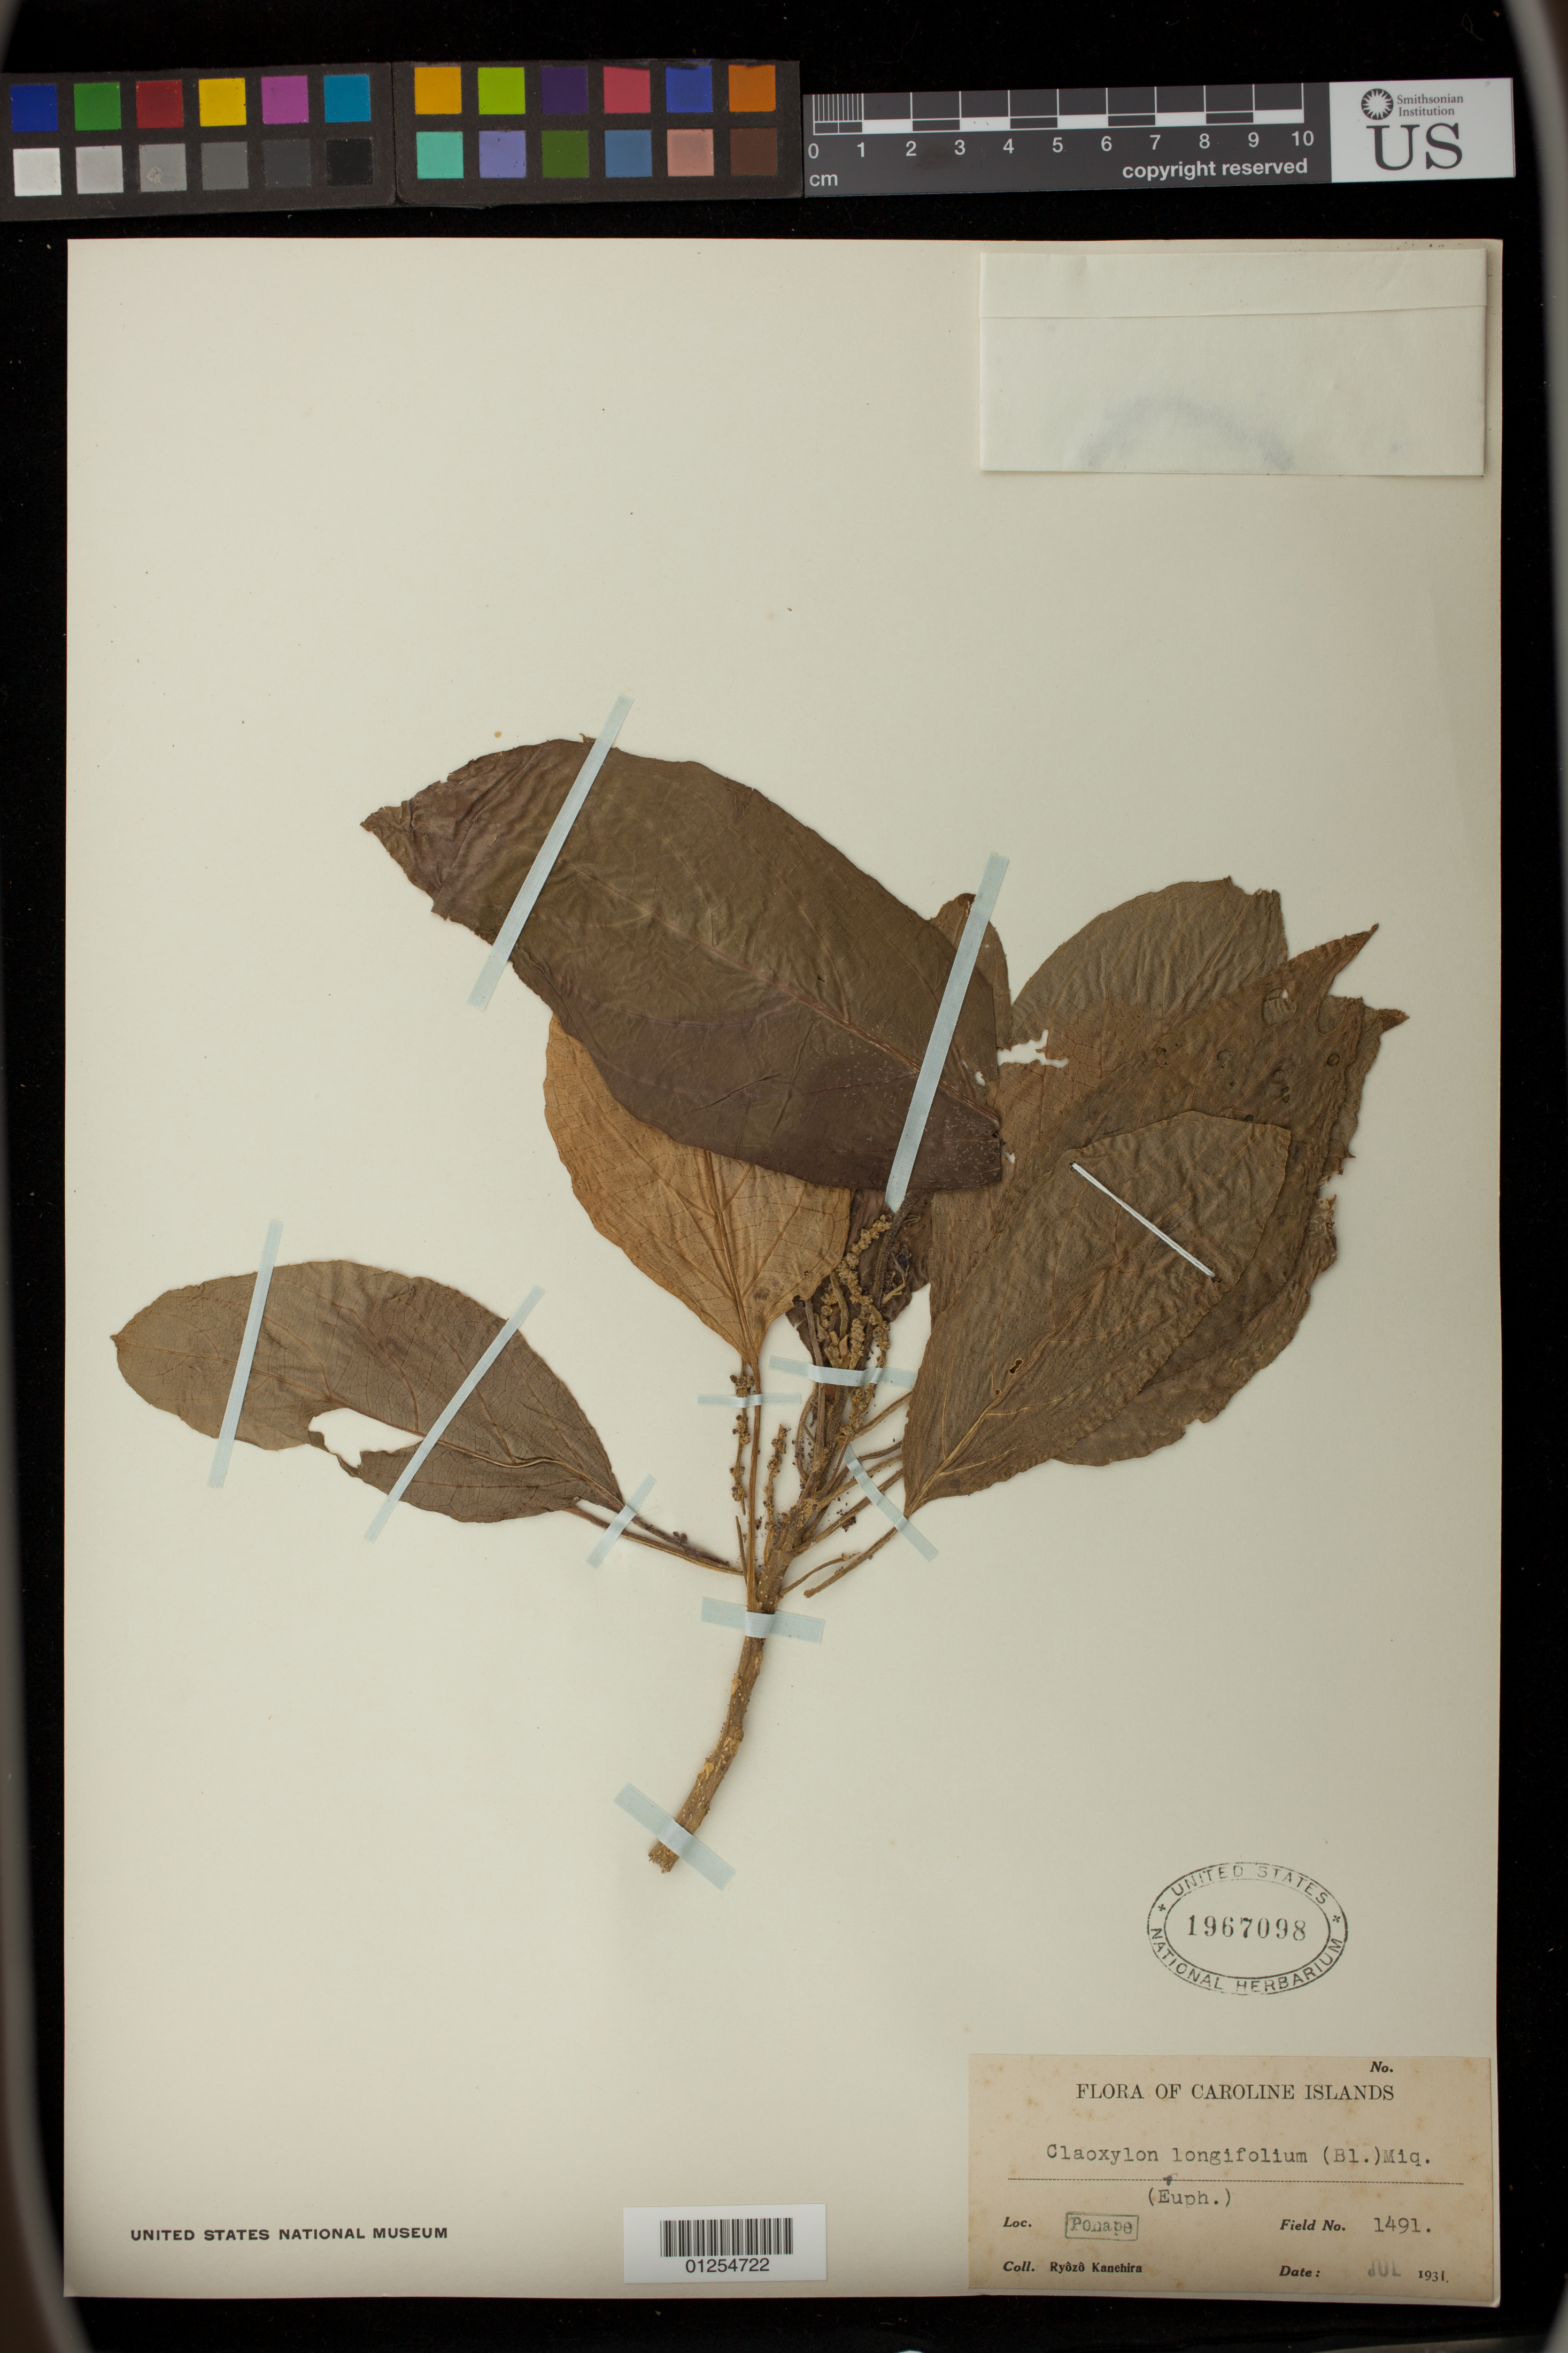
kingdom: Plantae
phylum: Tracheophyta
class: Magnoliopsida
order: Malpighiales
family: Euphorbiaceae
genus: Claoxylon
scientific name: Claoxylon longifolium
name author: (Blume) Endl. & Hassk.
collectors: R. Kanehira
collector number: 1491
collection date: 1931-07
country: Micronesia, Federated States of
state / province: Pohnpei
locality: Caroline Islands, Ponape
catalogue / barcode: US 1967098